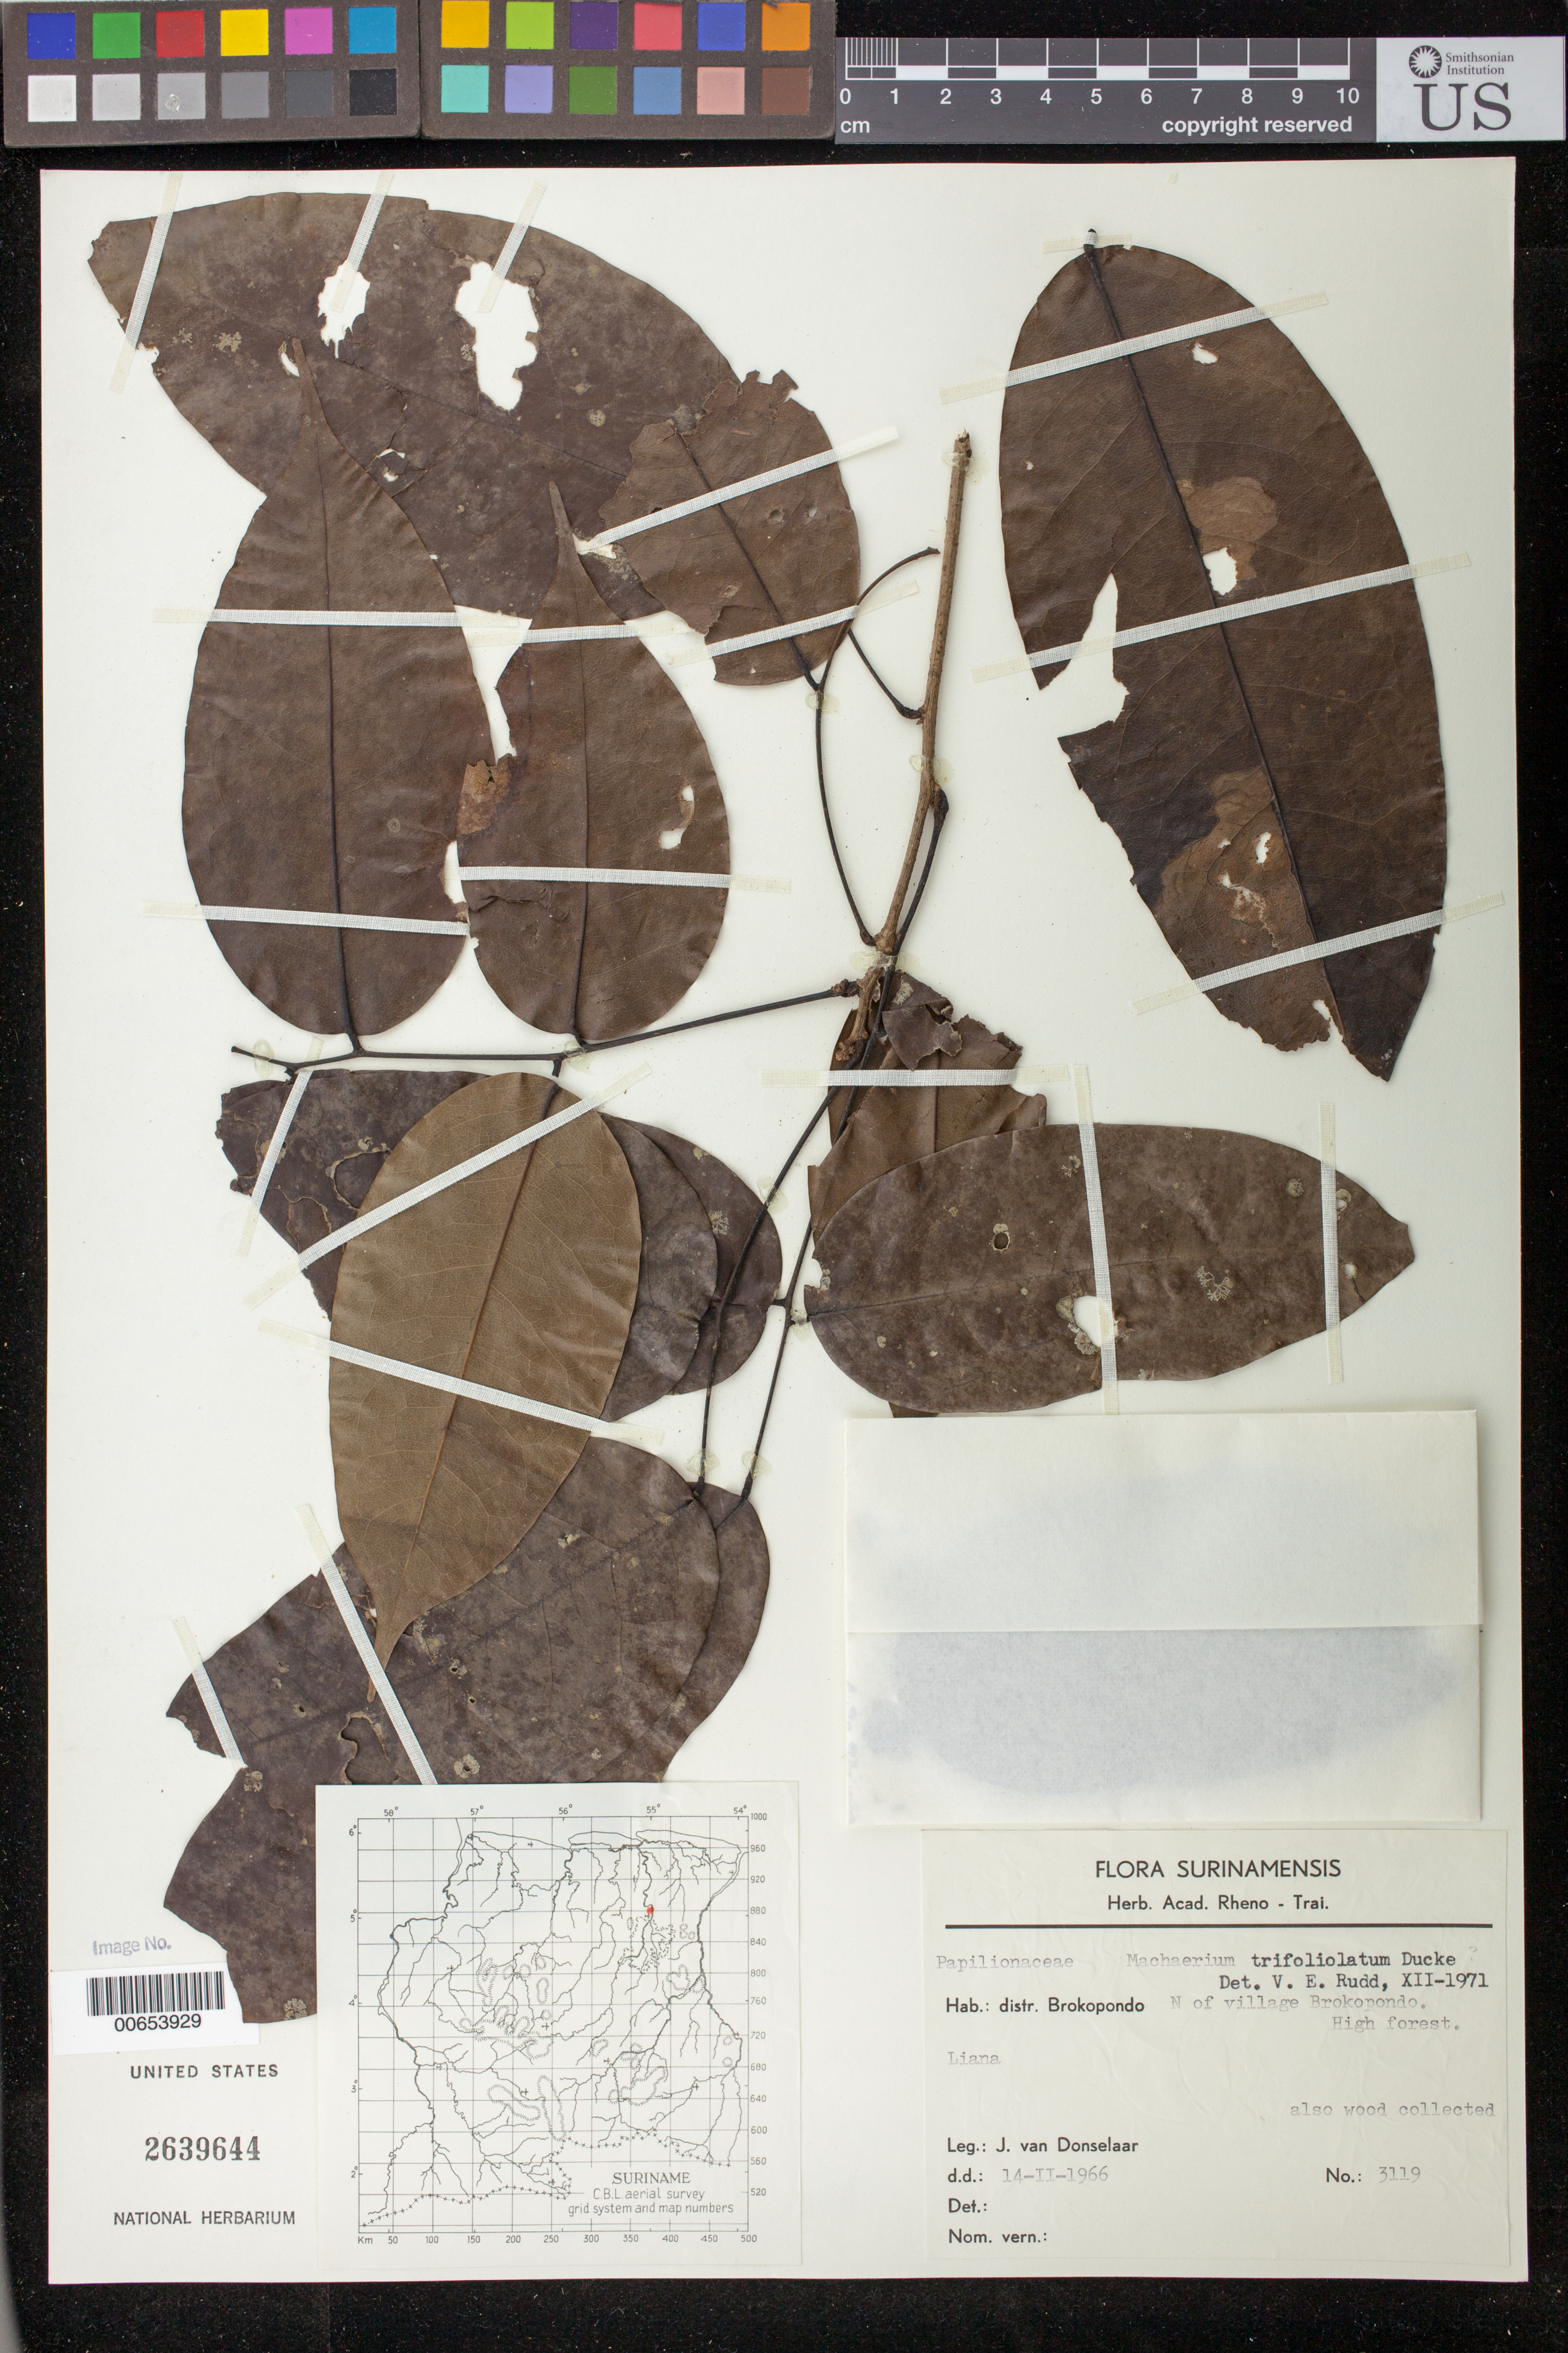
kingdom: Plantae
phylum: Tracheophyta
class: Magnoliopsida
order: Fabales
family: Fabaceae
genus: Machaerium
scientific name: Machaerium trifoliolatum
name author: Ducke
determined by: Rudd, V. E.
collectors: J. Donselaar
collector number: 3119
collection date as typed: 14-Feb-66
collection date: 1966-02-14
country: Suriname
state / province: Brokopondo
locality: North of village Brokopondo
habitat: High forest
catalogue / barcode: US 2639644